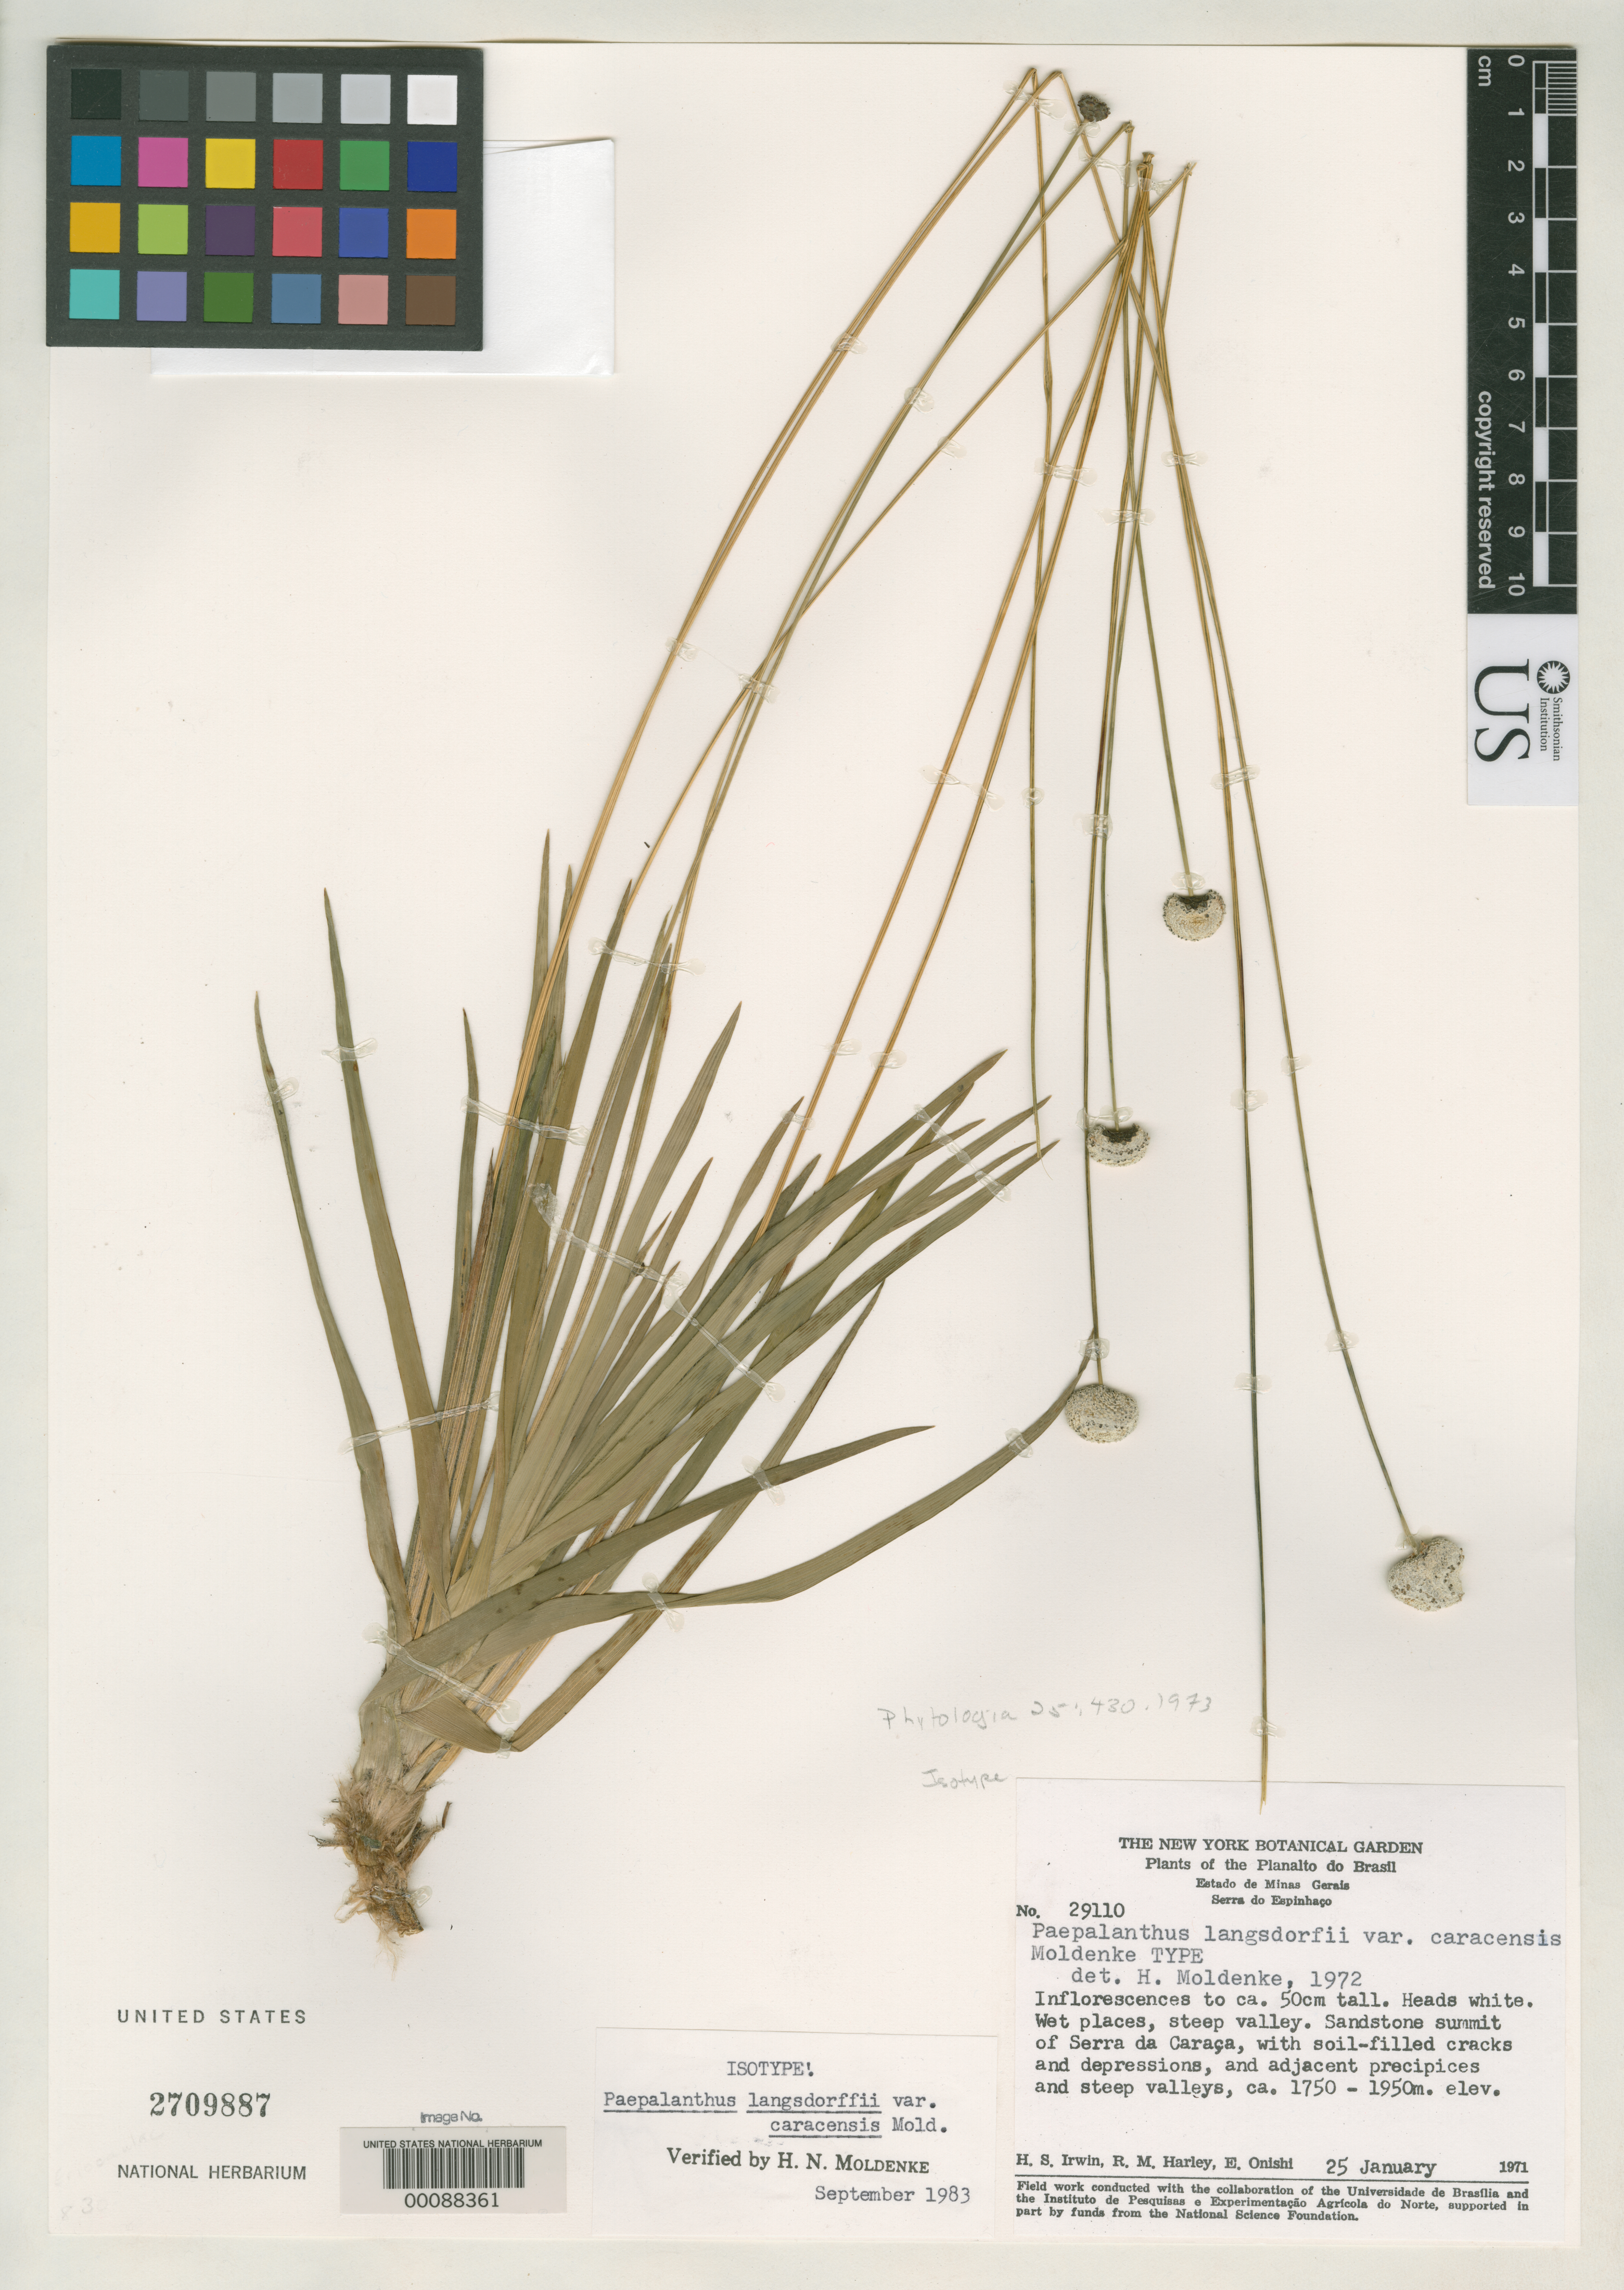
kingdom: Plantae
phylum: Tracheophyta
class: Liliopsida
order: Poales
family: Eriocaulaceae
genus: Paepalanthus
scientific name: Paepalanthus langsdorfii var. caracensis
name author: Moldenke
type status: Isotype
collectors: H. Irwin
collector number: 29110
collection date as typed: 25 Jan 1971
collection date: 1971-01-25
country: Brazil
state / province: Minas Gerais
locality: Serra Doespinhaco.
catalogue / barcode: US 2709887